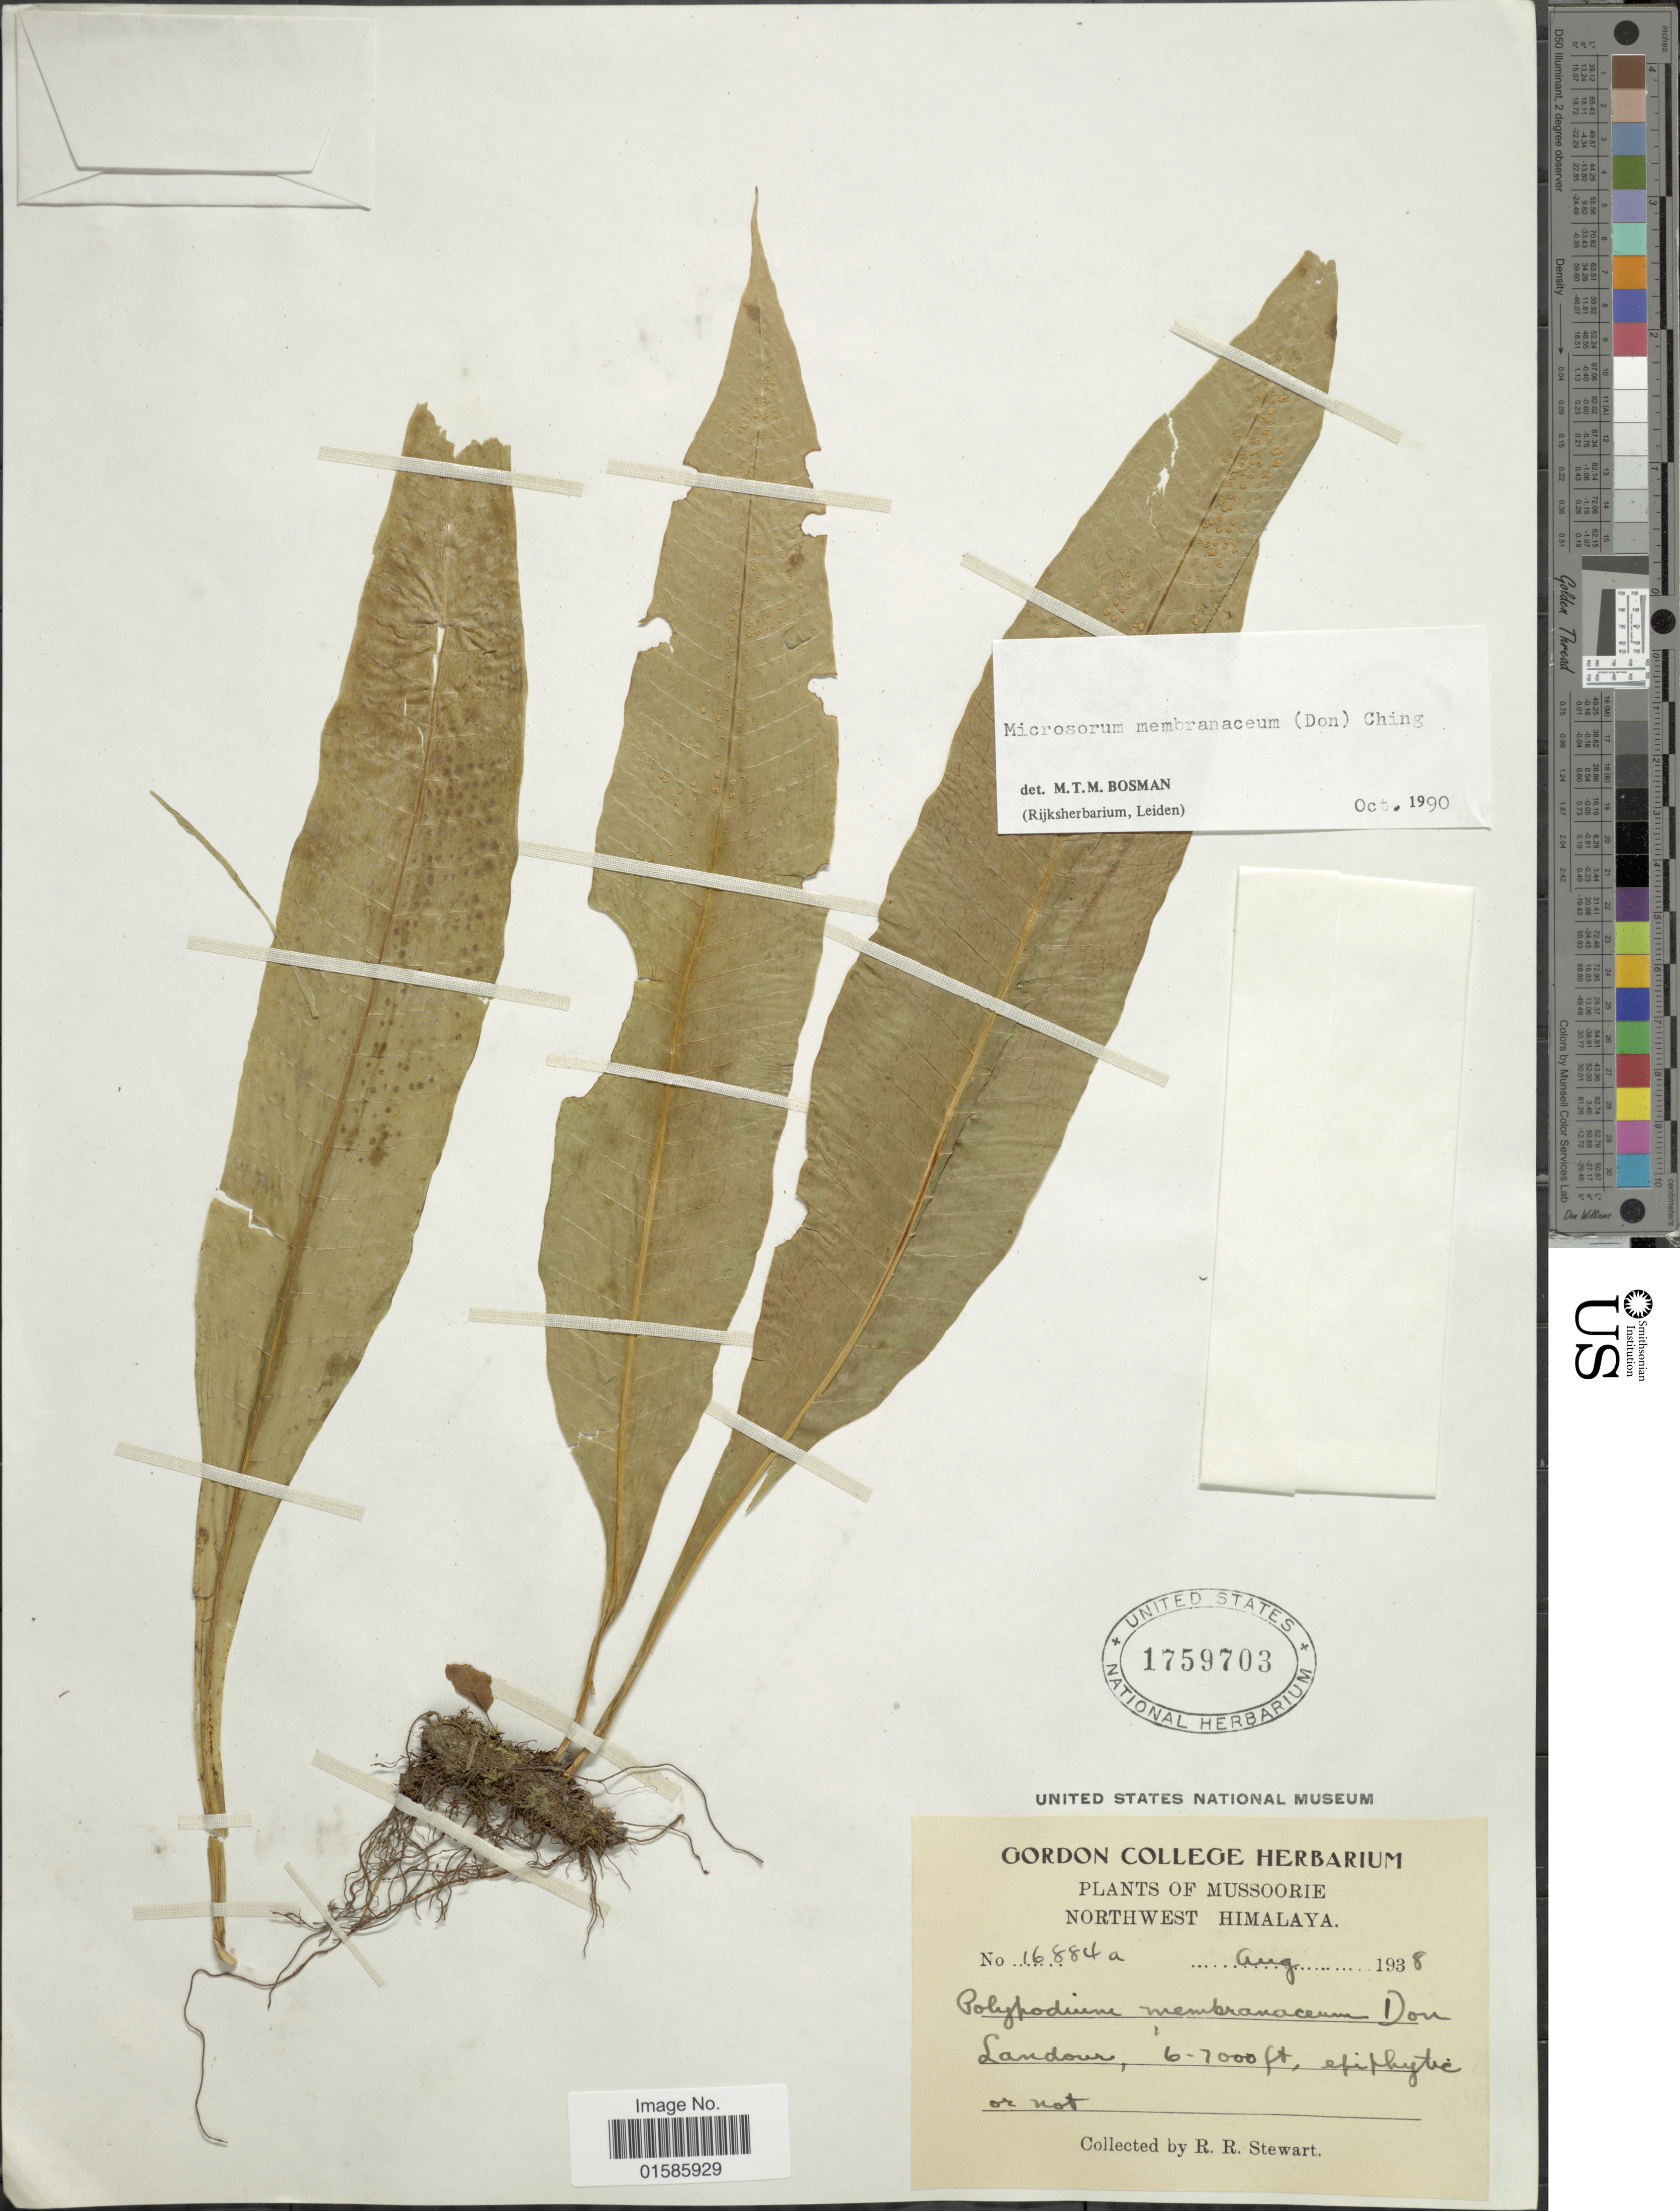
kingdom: Plantae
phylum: Tracheophyta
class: Polypodiopsida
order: Polypodiales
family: Polypodiaceae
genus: Microsorum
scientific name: Microsorum membranaceum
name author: (D. Don) Ching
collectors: R. R. Stewart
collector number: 16884a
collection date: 1938-08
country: India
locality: Mussoorie, Northwest Himalaya, Landour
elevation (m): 1829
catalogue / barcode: US 1759703